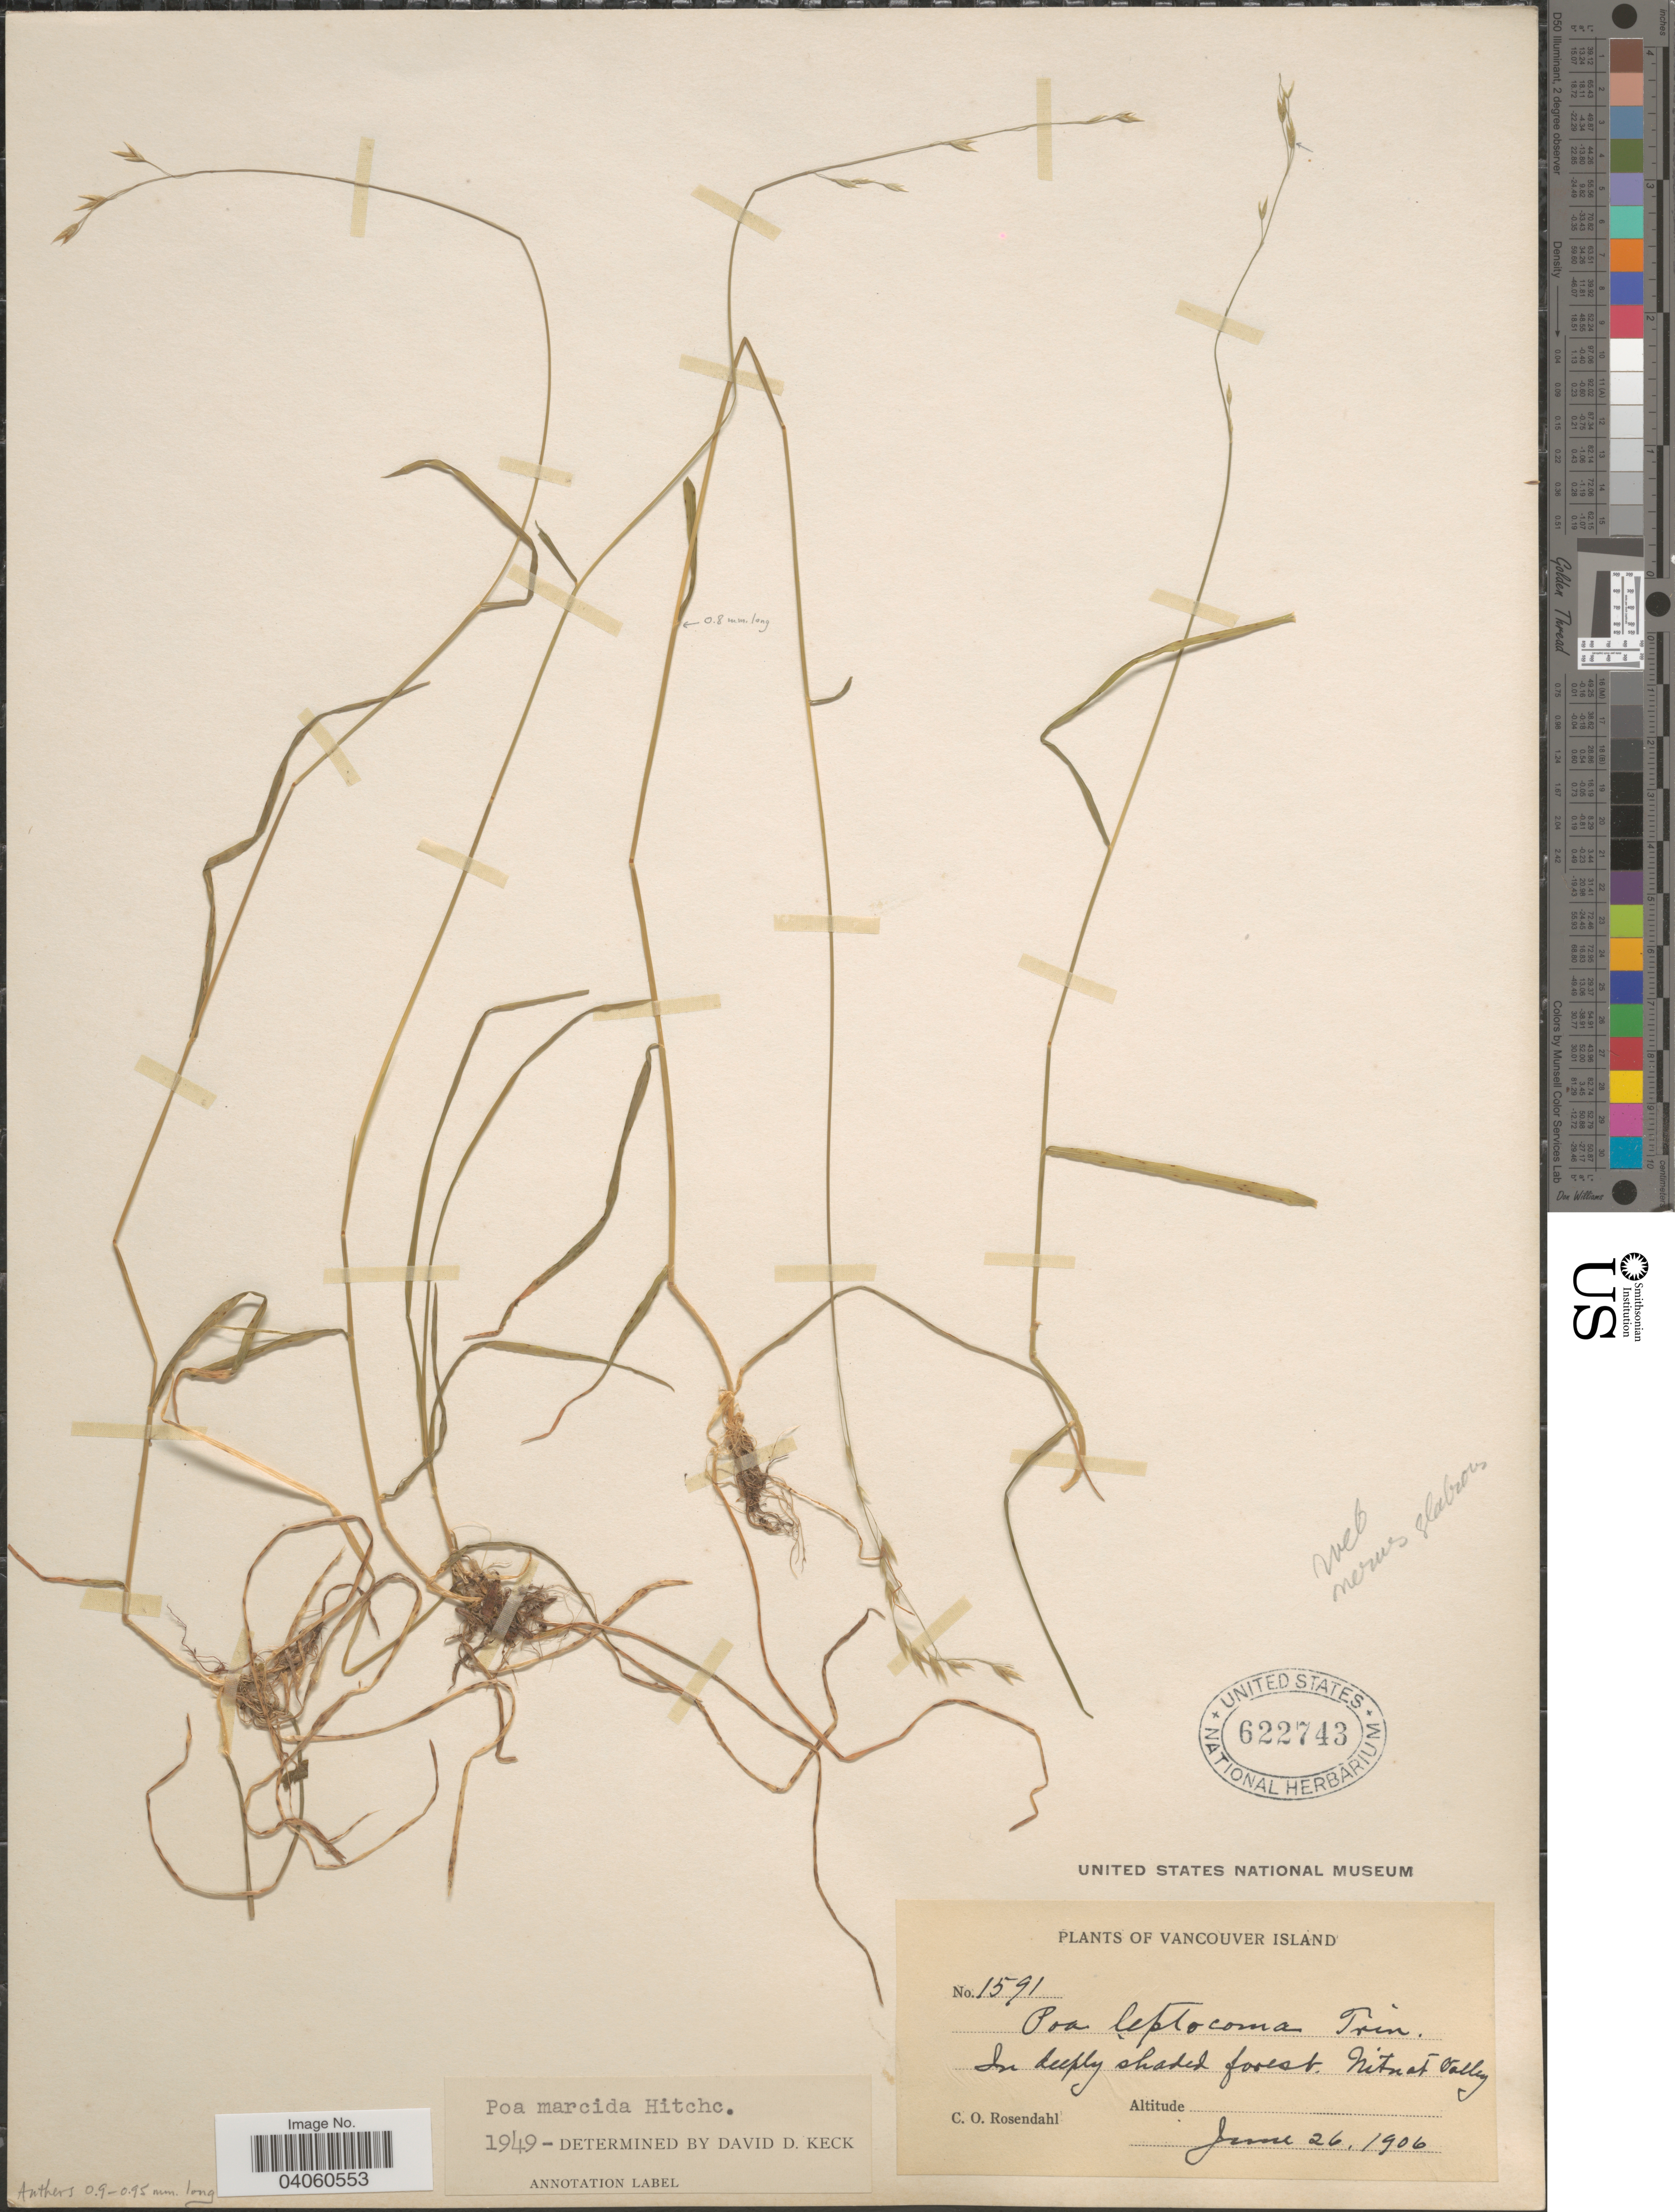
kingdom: Plantae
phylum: Tracheophyta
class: Liliopsida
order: Poales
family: Poaceae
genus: Poa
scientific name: Poa marcida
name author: Hitchc.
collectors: C. O. Rosendahl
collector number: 1591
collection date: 1906-06-26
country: Canada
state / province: British Columbia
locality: Vancouver Island. In deeply shaded forest. Mtn at Valley.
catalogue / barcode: US 622743